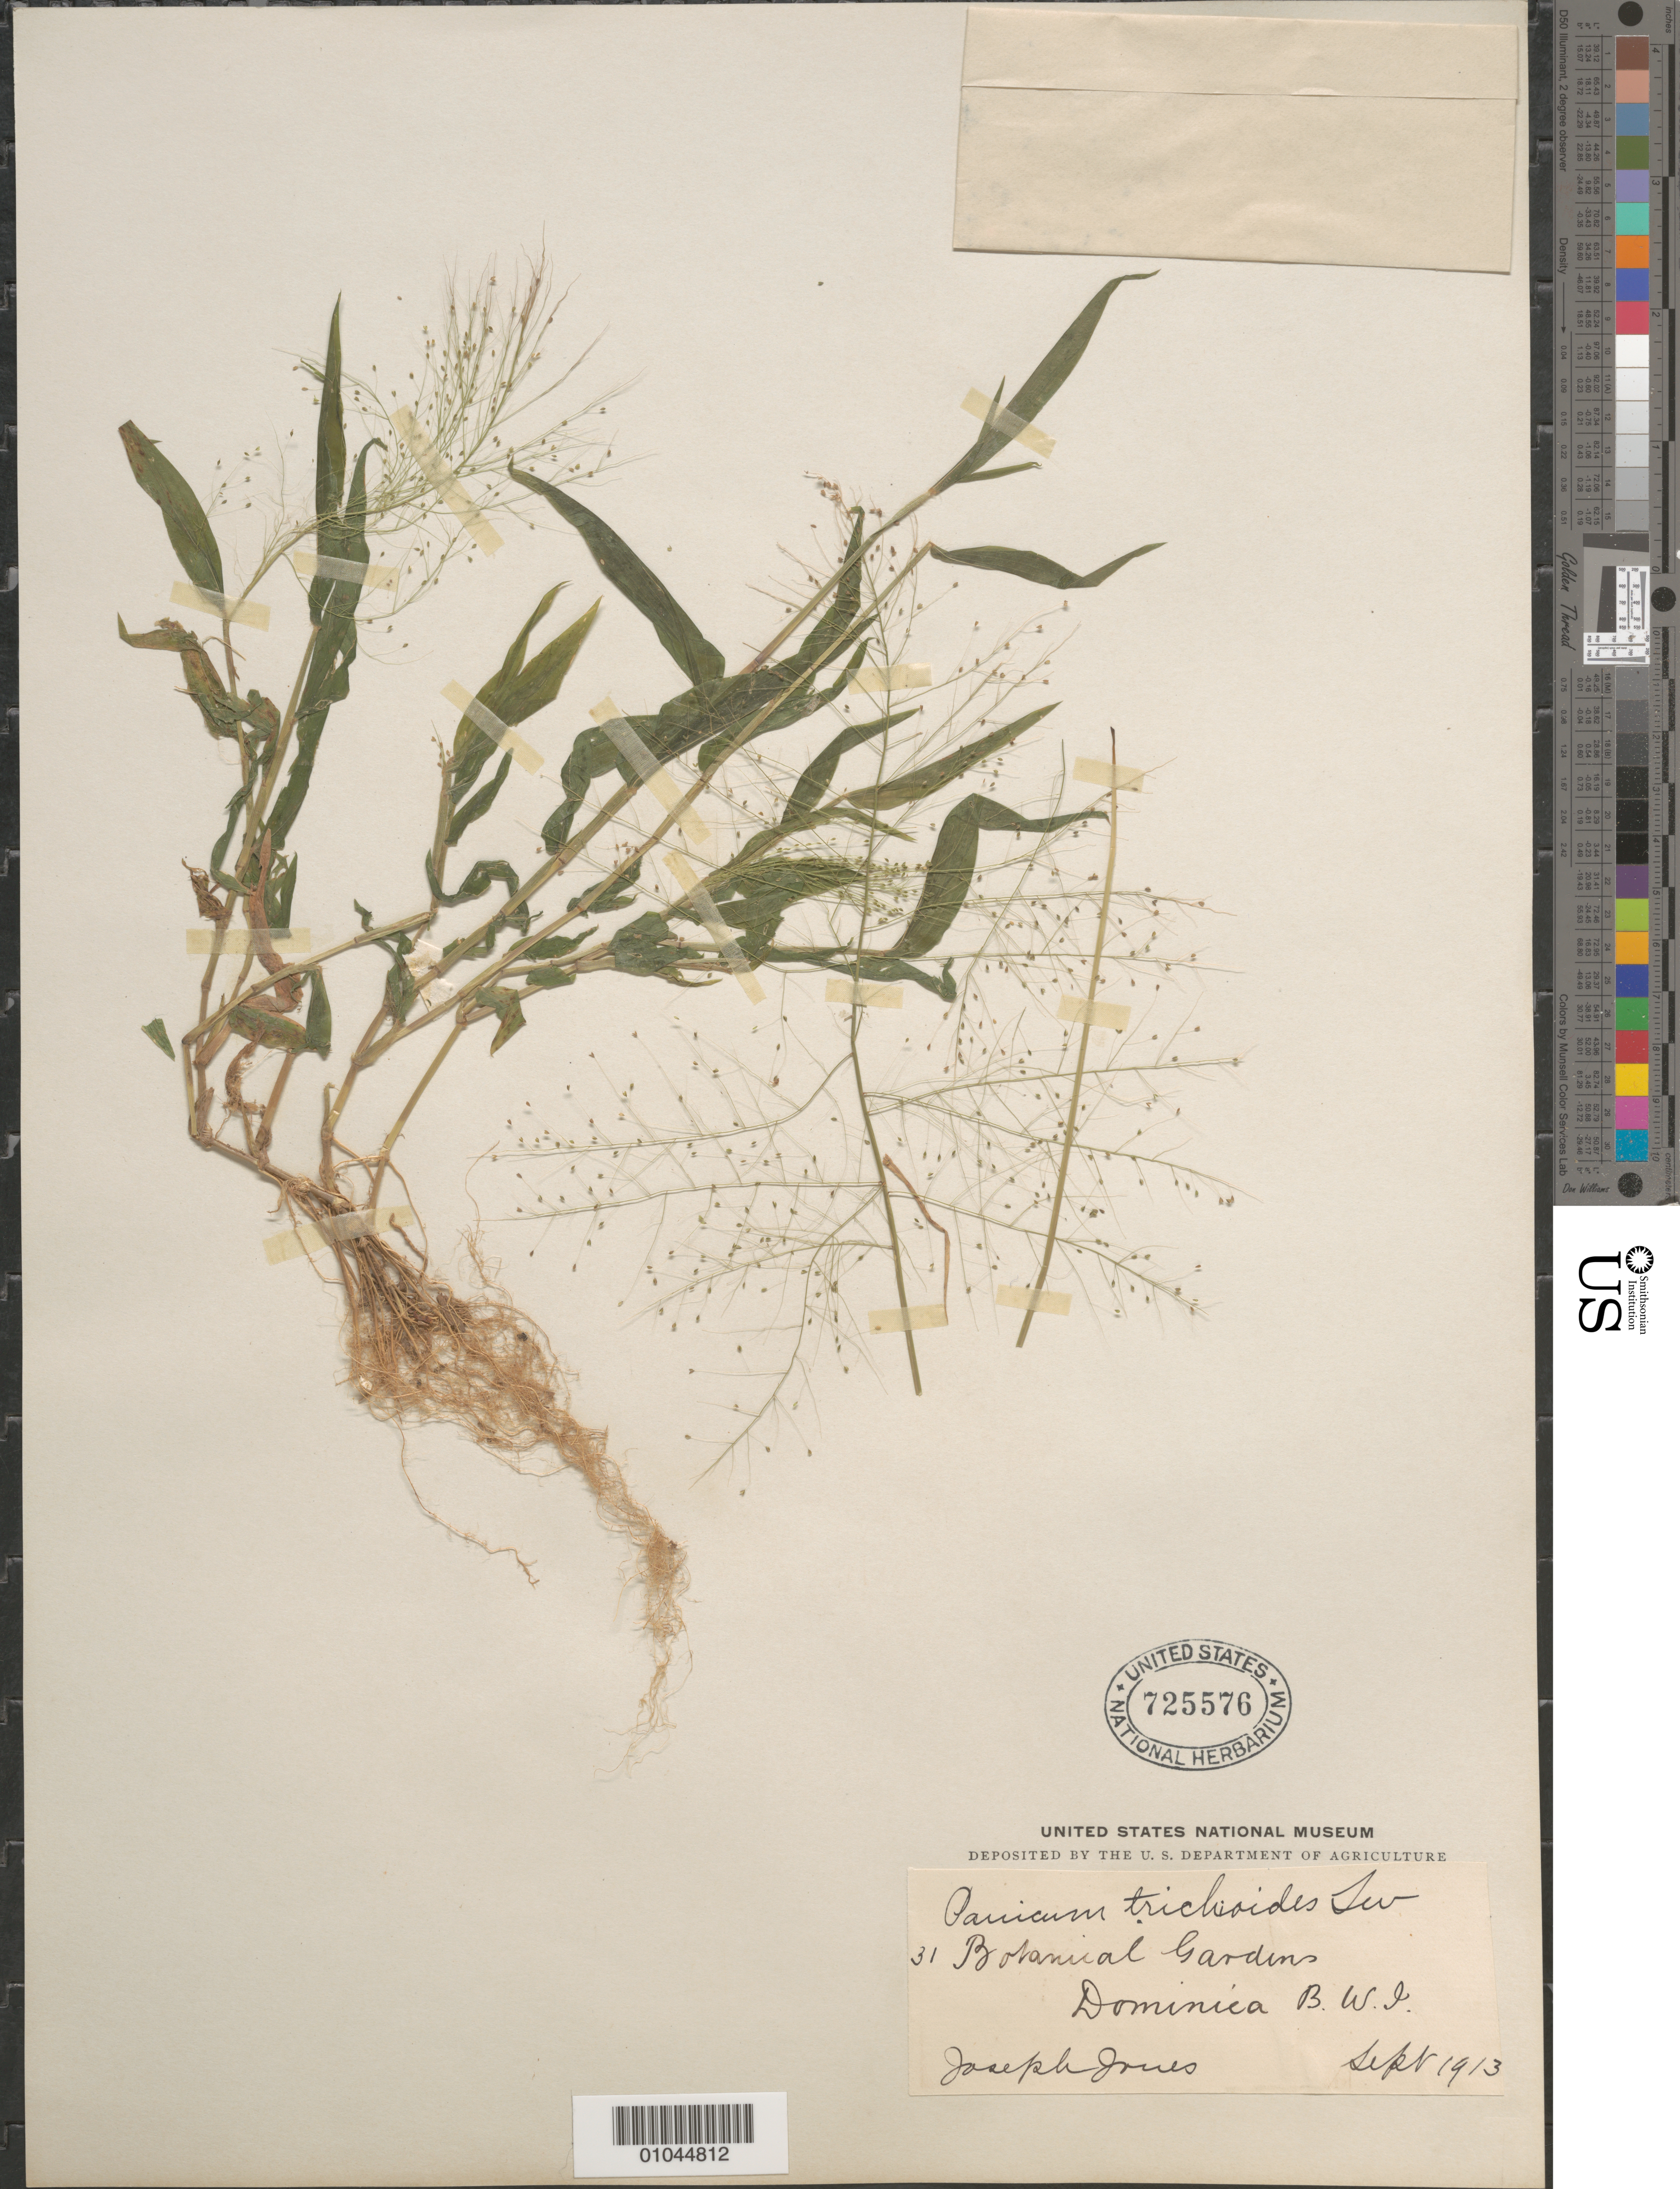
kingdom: Plantae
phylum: Tracheophyta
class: Liliopsida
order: Poales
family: Poaceae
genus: Panicum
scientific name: Panicum trichoides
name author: Sw.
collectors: J. Jones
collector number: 31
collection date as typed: Sep 1913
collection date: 1913-09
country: Dominica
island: Dominica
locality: Botanical Gardens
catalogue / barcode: US 725576